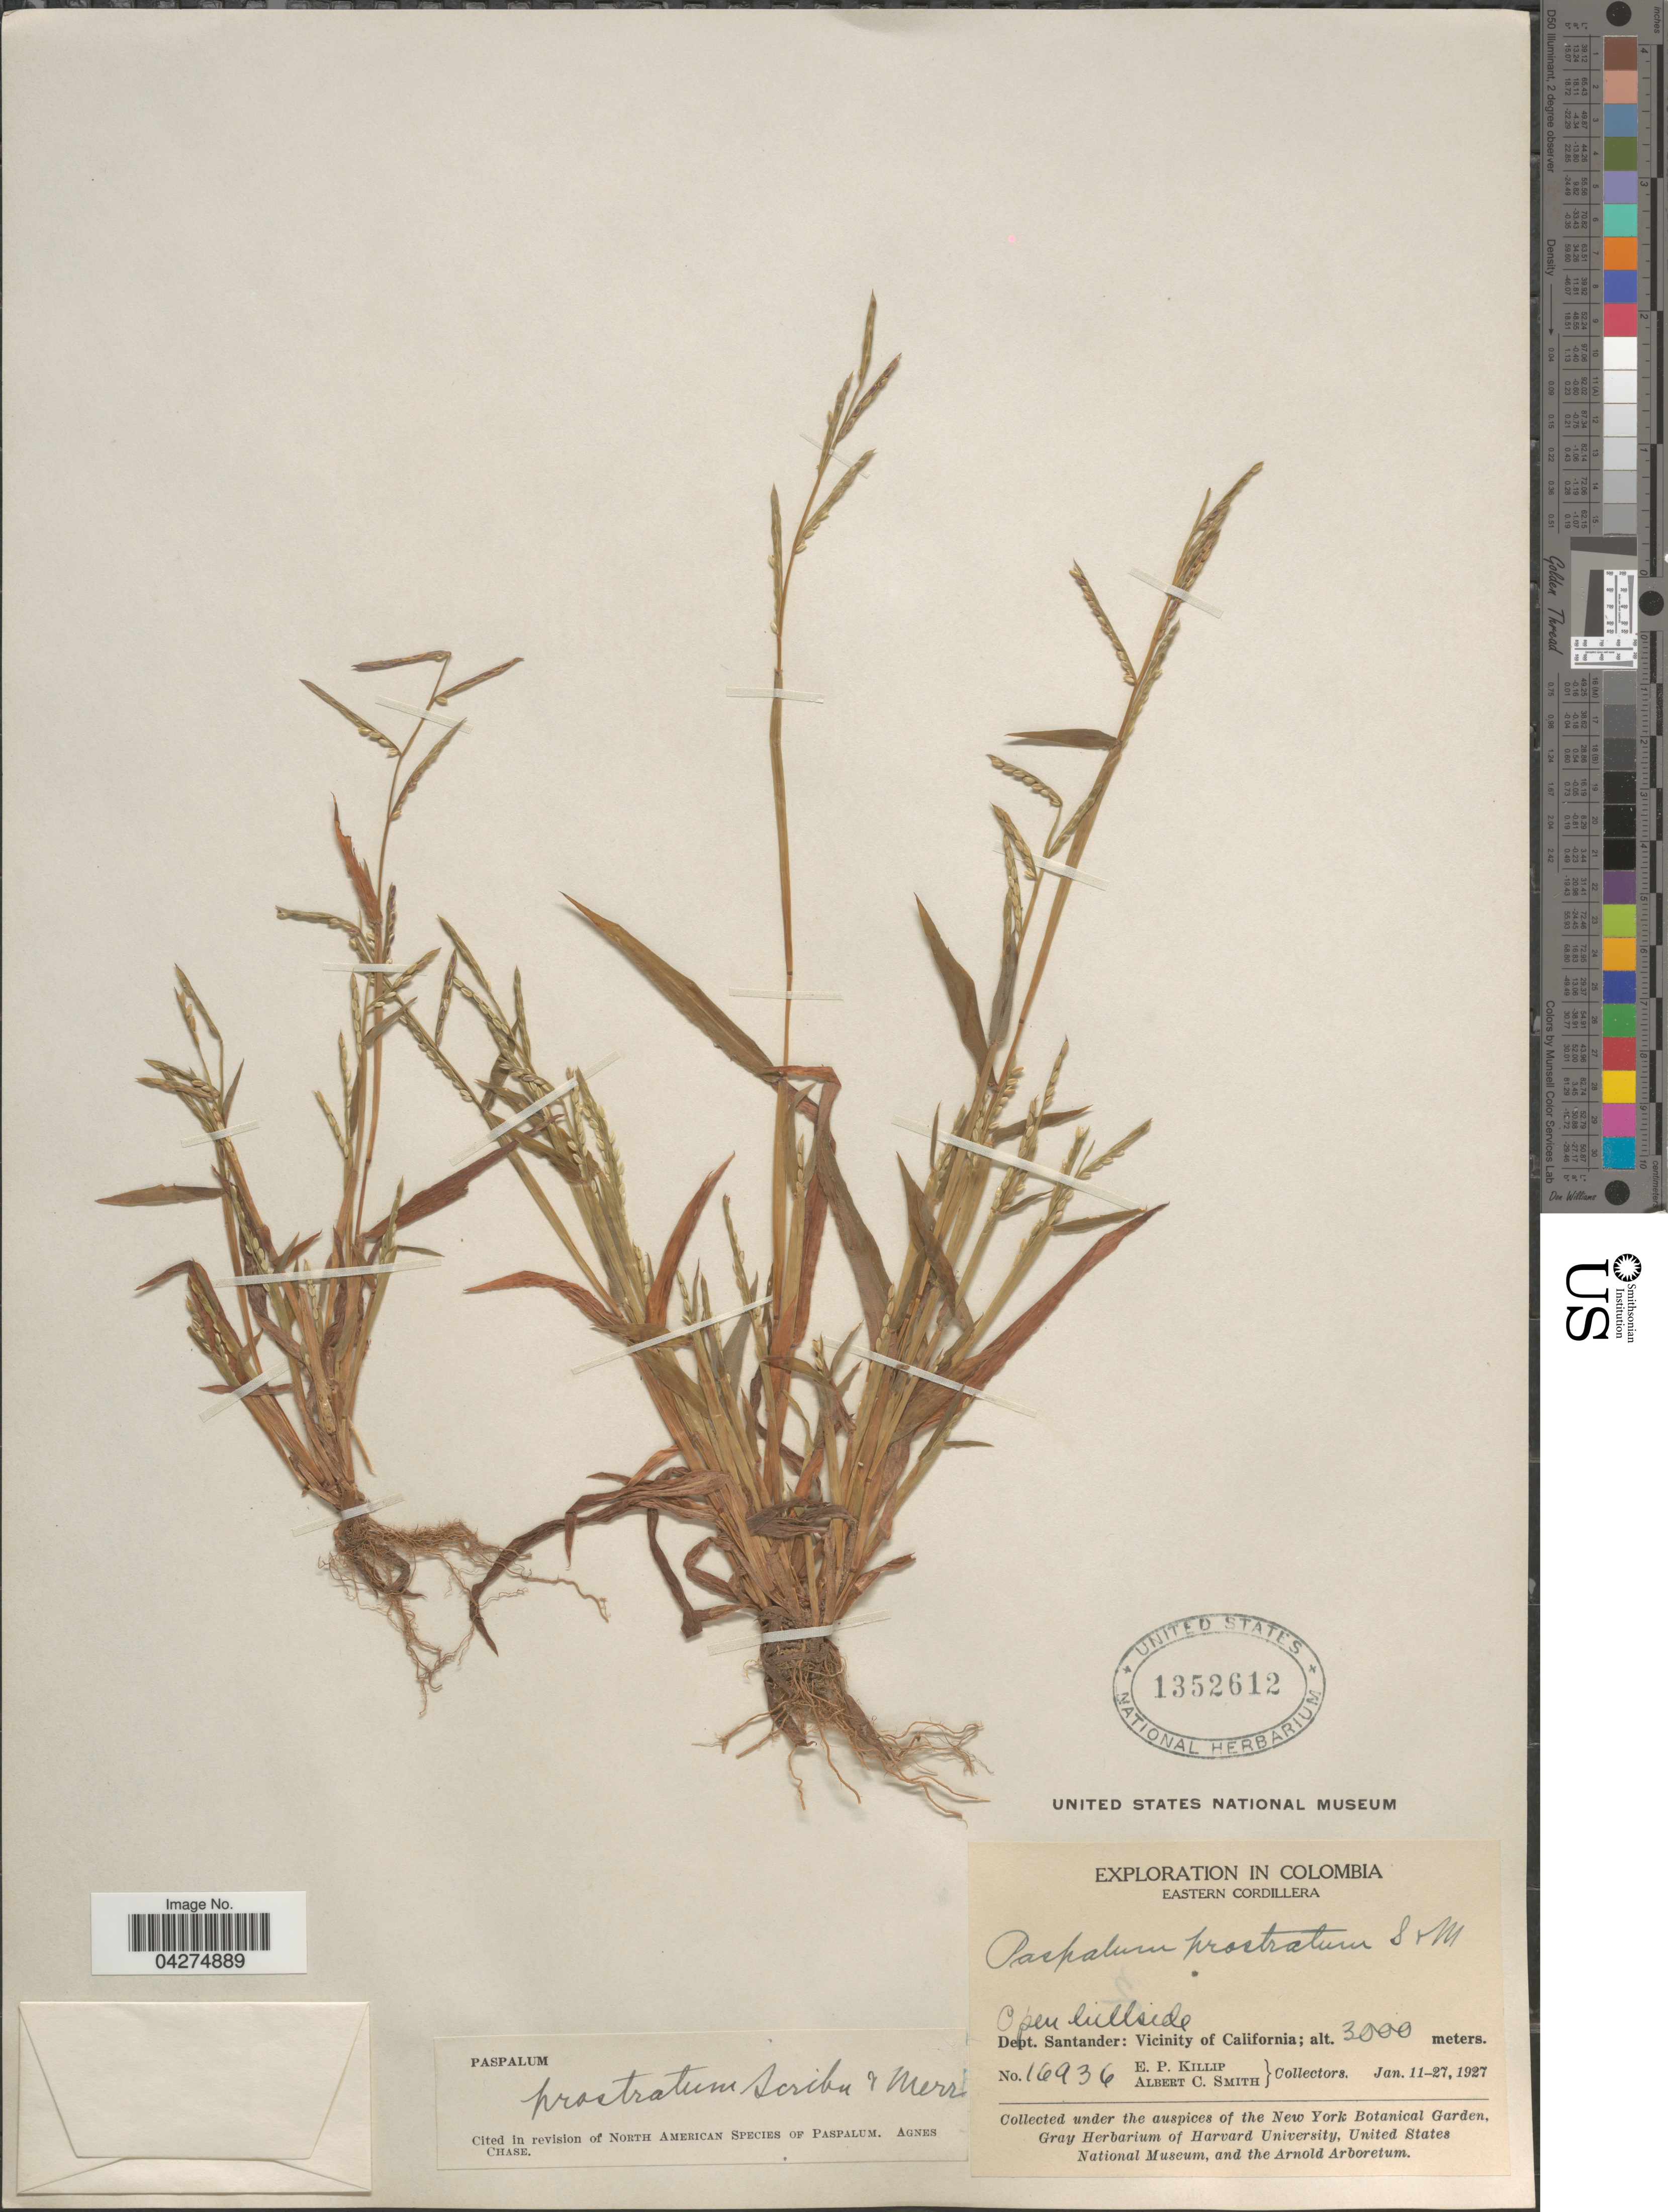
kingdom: Plantae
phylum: Tracheophyta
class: Liliopsida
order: Poales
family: Poaceae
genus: Paspalum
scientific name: Paspalum prostratum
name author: Scribn. & Merr.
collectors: E. P. Killip & A. C. Smith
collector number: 16936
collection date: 1927-01-11/1927-01-27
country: Colombia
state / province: Santander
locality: Exploration in Colombia. Eastern Cordillera. Dept. Santander: Vicinity of California.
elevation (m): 3000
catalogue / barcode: US 1352612